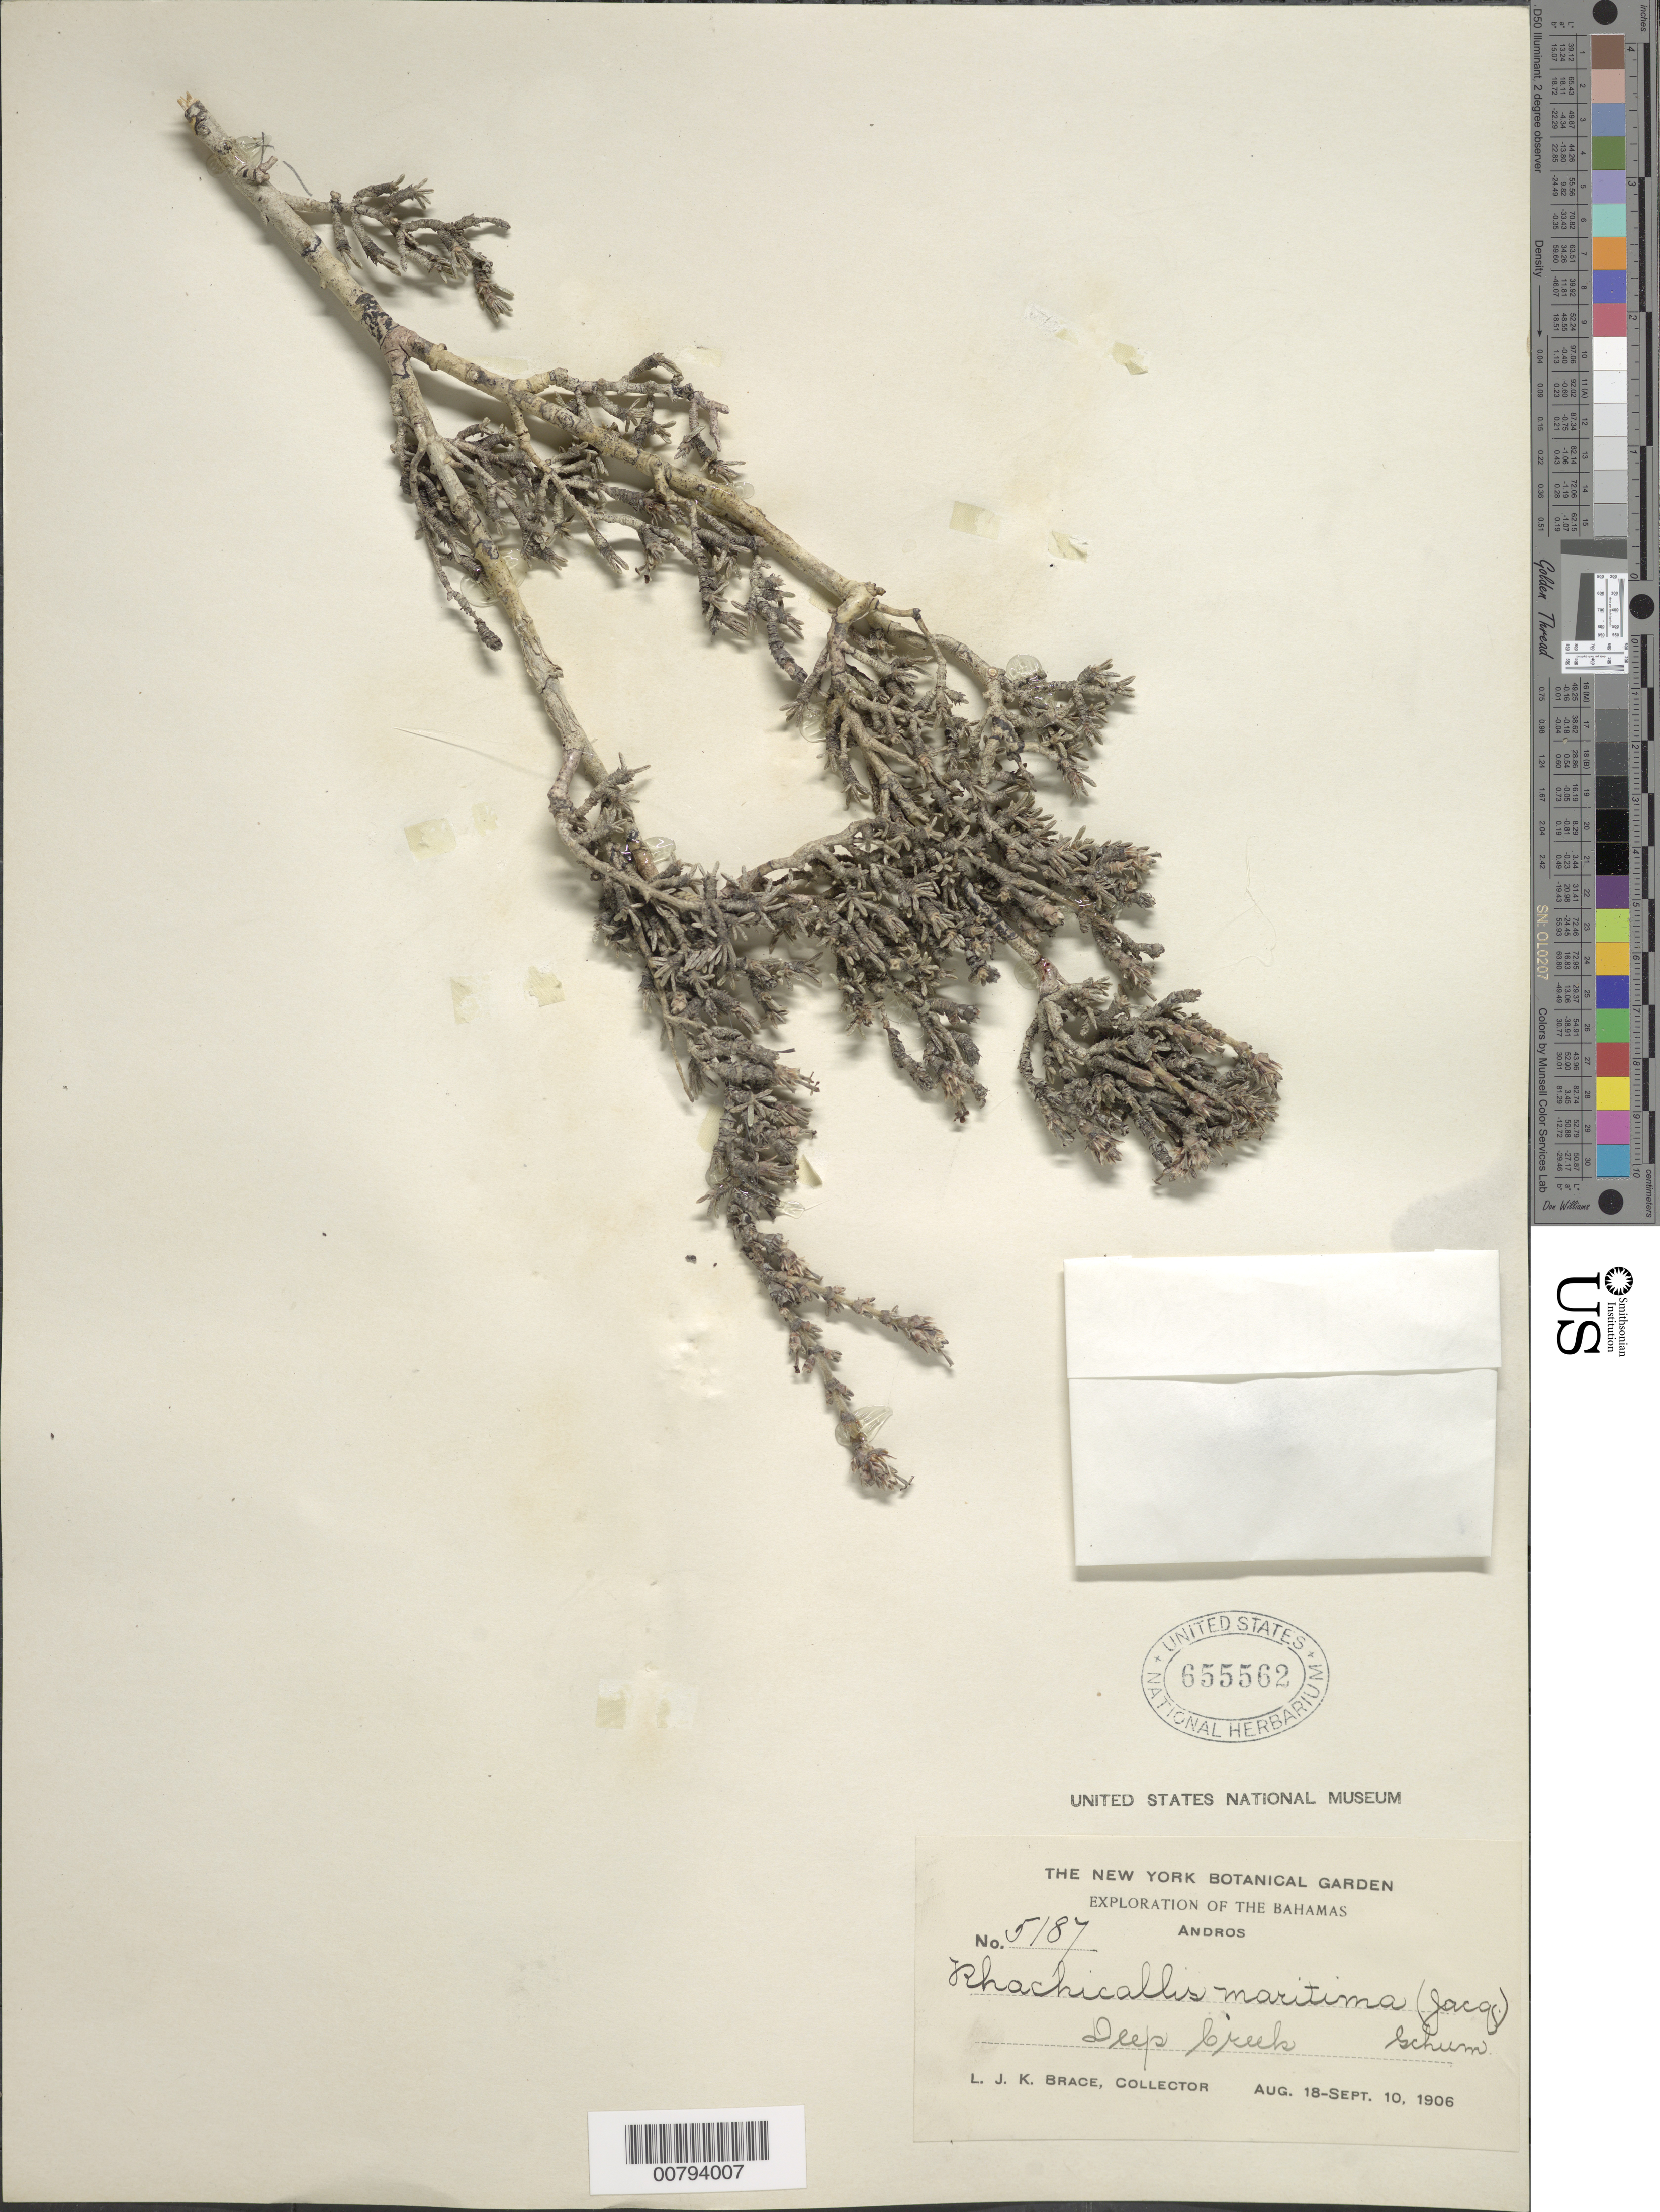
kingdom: Plantae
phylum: Tracheophyta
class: Magnoliopsida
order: Gentianales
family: Rubiaceae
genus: Rachicallis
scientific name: Rachicallis americana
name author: (Jacq.) Hitchc.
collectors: L. J. K. Brace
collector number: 5187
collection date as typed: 18 Aug 1906 to 10 Sep 1906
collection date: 1906-08-18/1906-09-10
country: Bahamas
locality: Andros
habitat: Deep creek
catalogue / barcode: US 655562